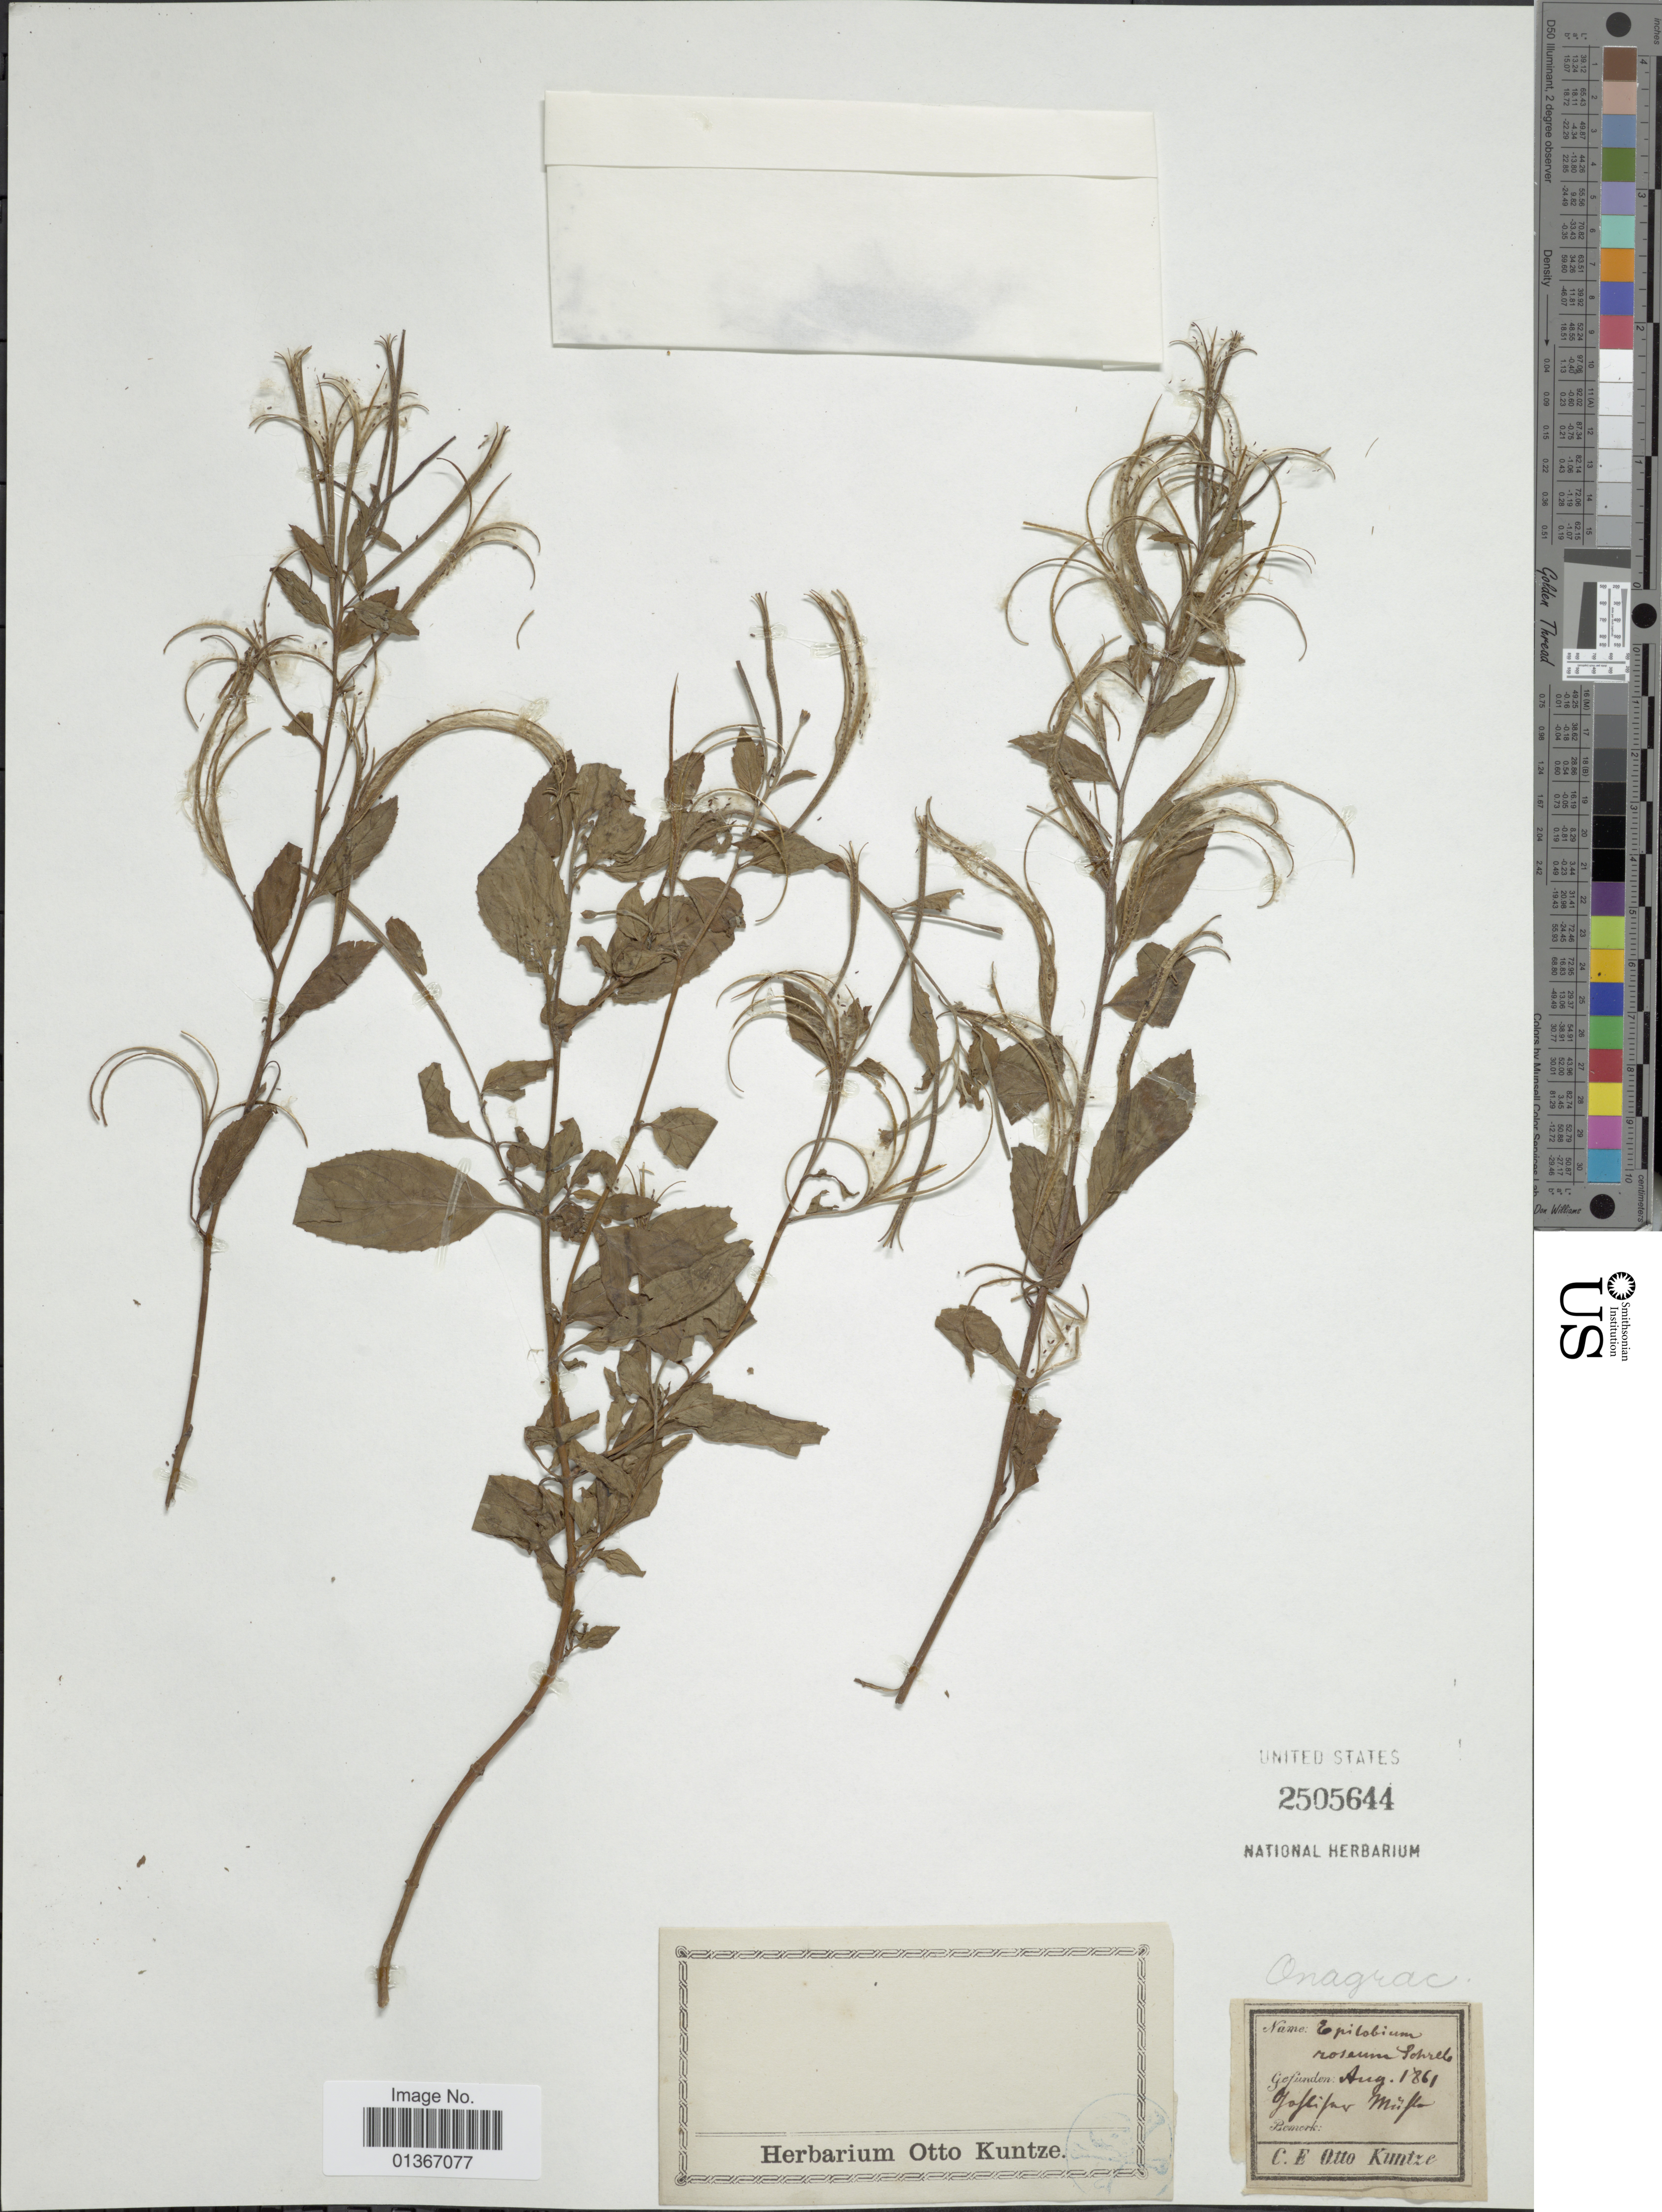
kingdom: Plantae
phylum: Tracheophyta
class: Magnoliopsida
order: Myrtales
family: Onagraceae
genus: Epilobium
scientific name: Epilobium roseum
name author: Schreb.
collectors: C.E.O. Kuntze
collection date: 1861-08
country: Germany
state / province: Sachsen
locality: Gohliser Mülhe. [interpreted]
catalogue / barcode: US 2505644